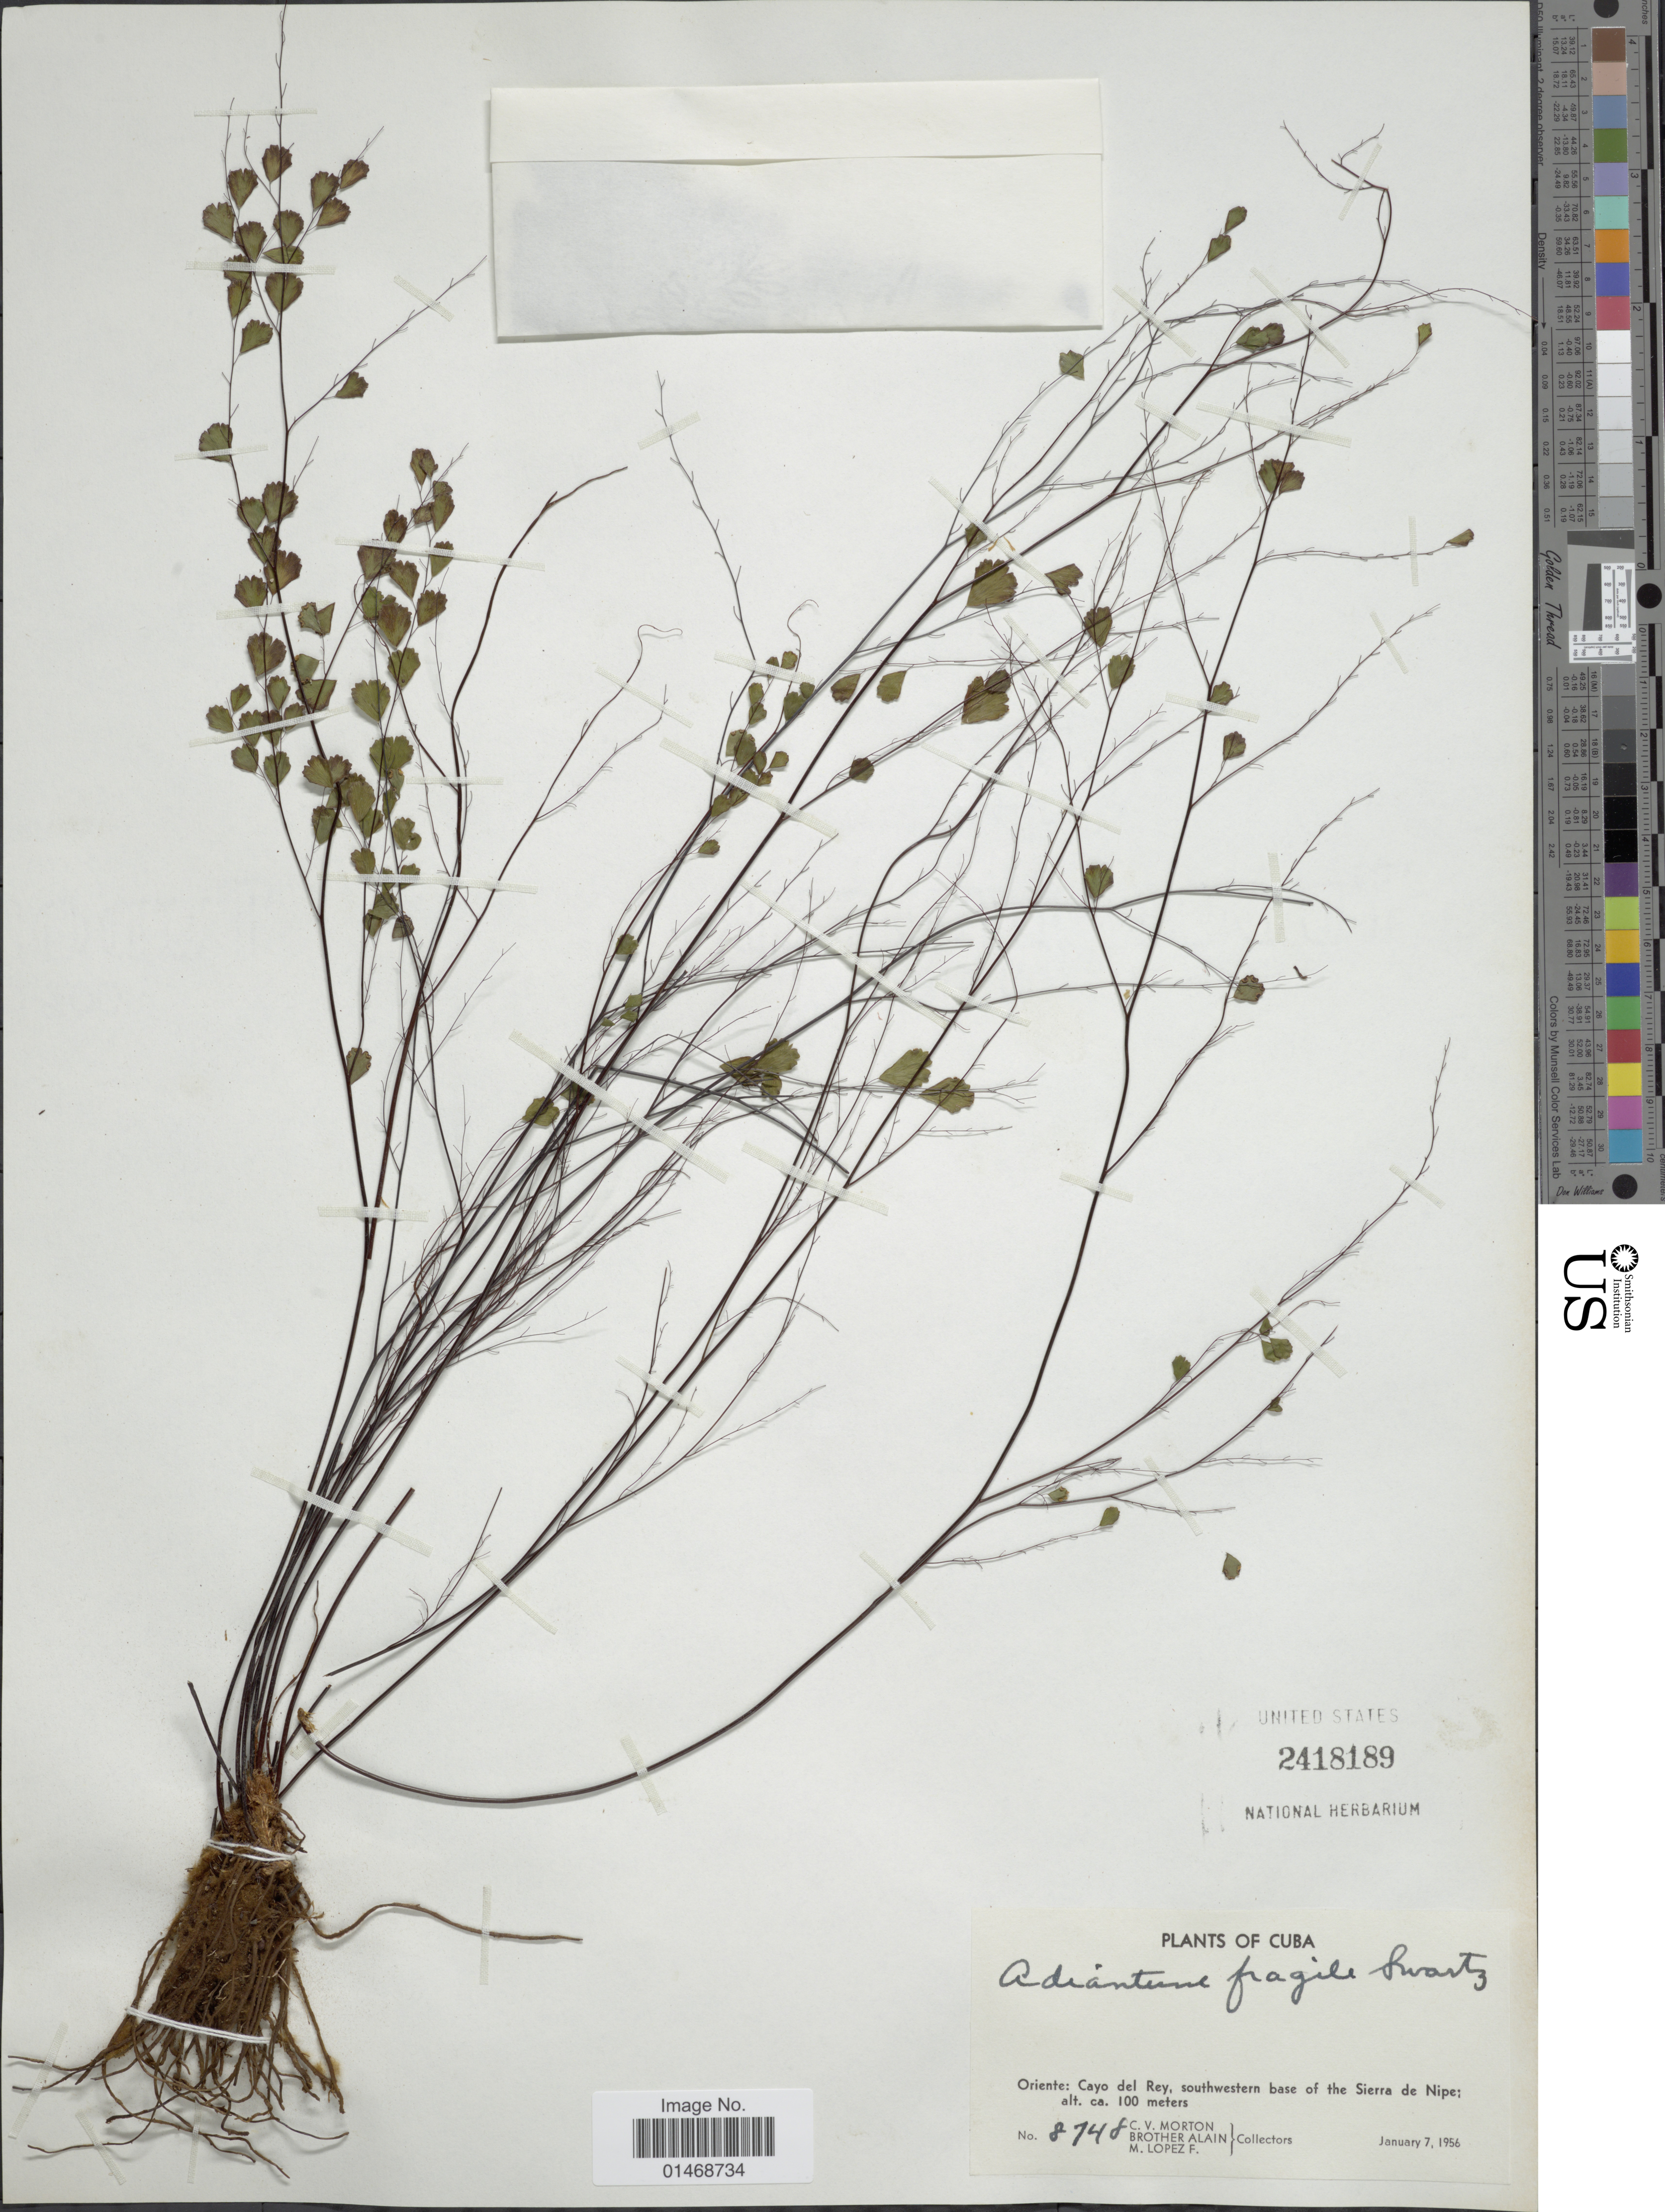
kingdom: Plantae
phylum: Tracheophyta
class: Polypodiopsida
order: Polypodiales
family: Pteridaceae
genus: Adiantum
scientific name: Adiantum fragile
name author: Sw.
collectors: C. V. Morton, Bro. Alain - DO NOT USE & M. López Figueiras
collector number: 8748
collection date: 1956-01-07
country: Cuba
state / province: Oriente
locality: Cayo del Rey, southwest base of the Sierra de Nipe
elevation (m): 100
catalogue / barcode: US 2418189